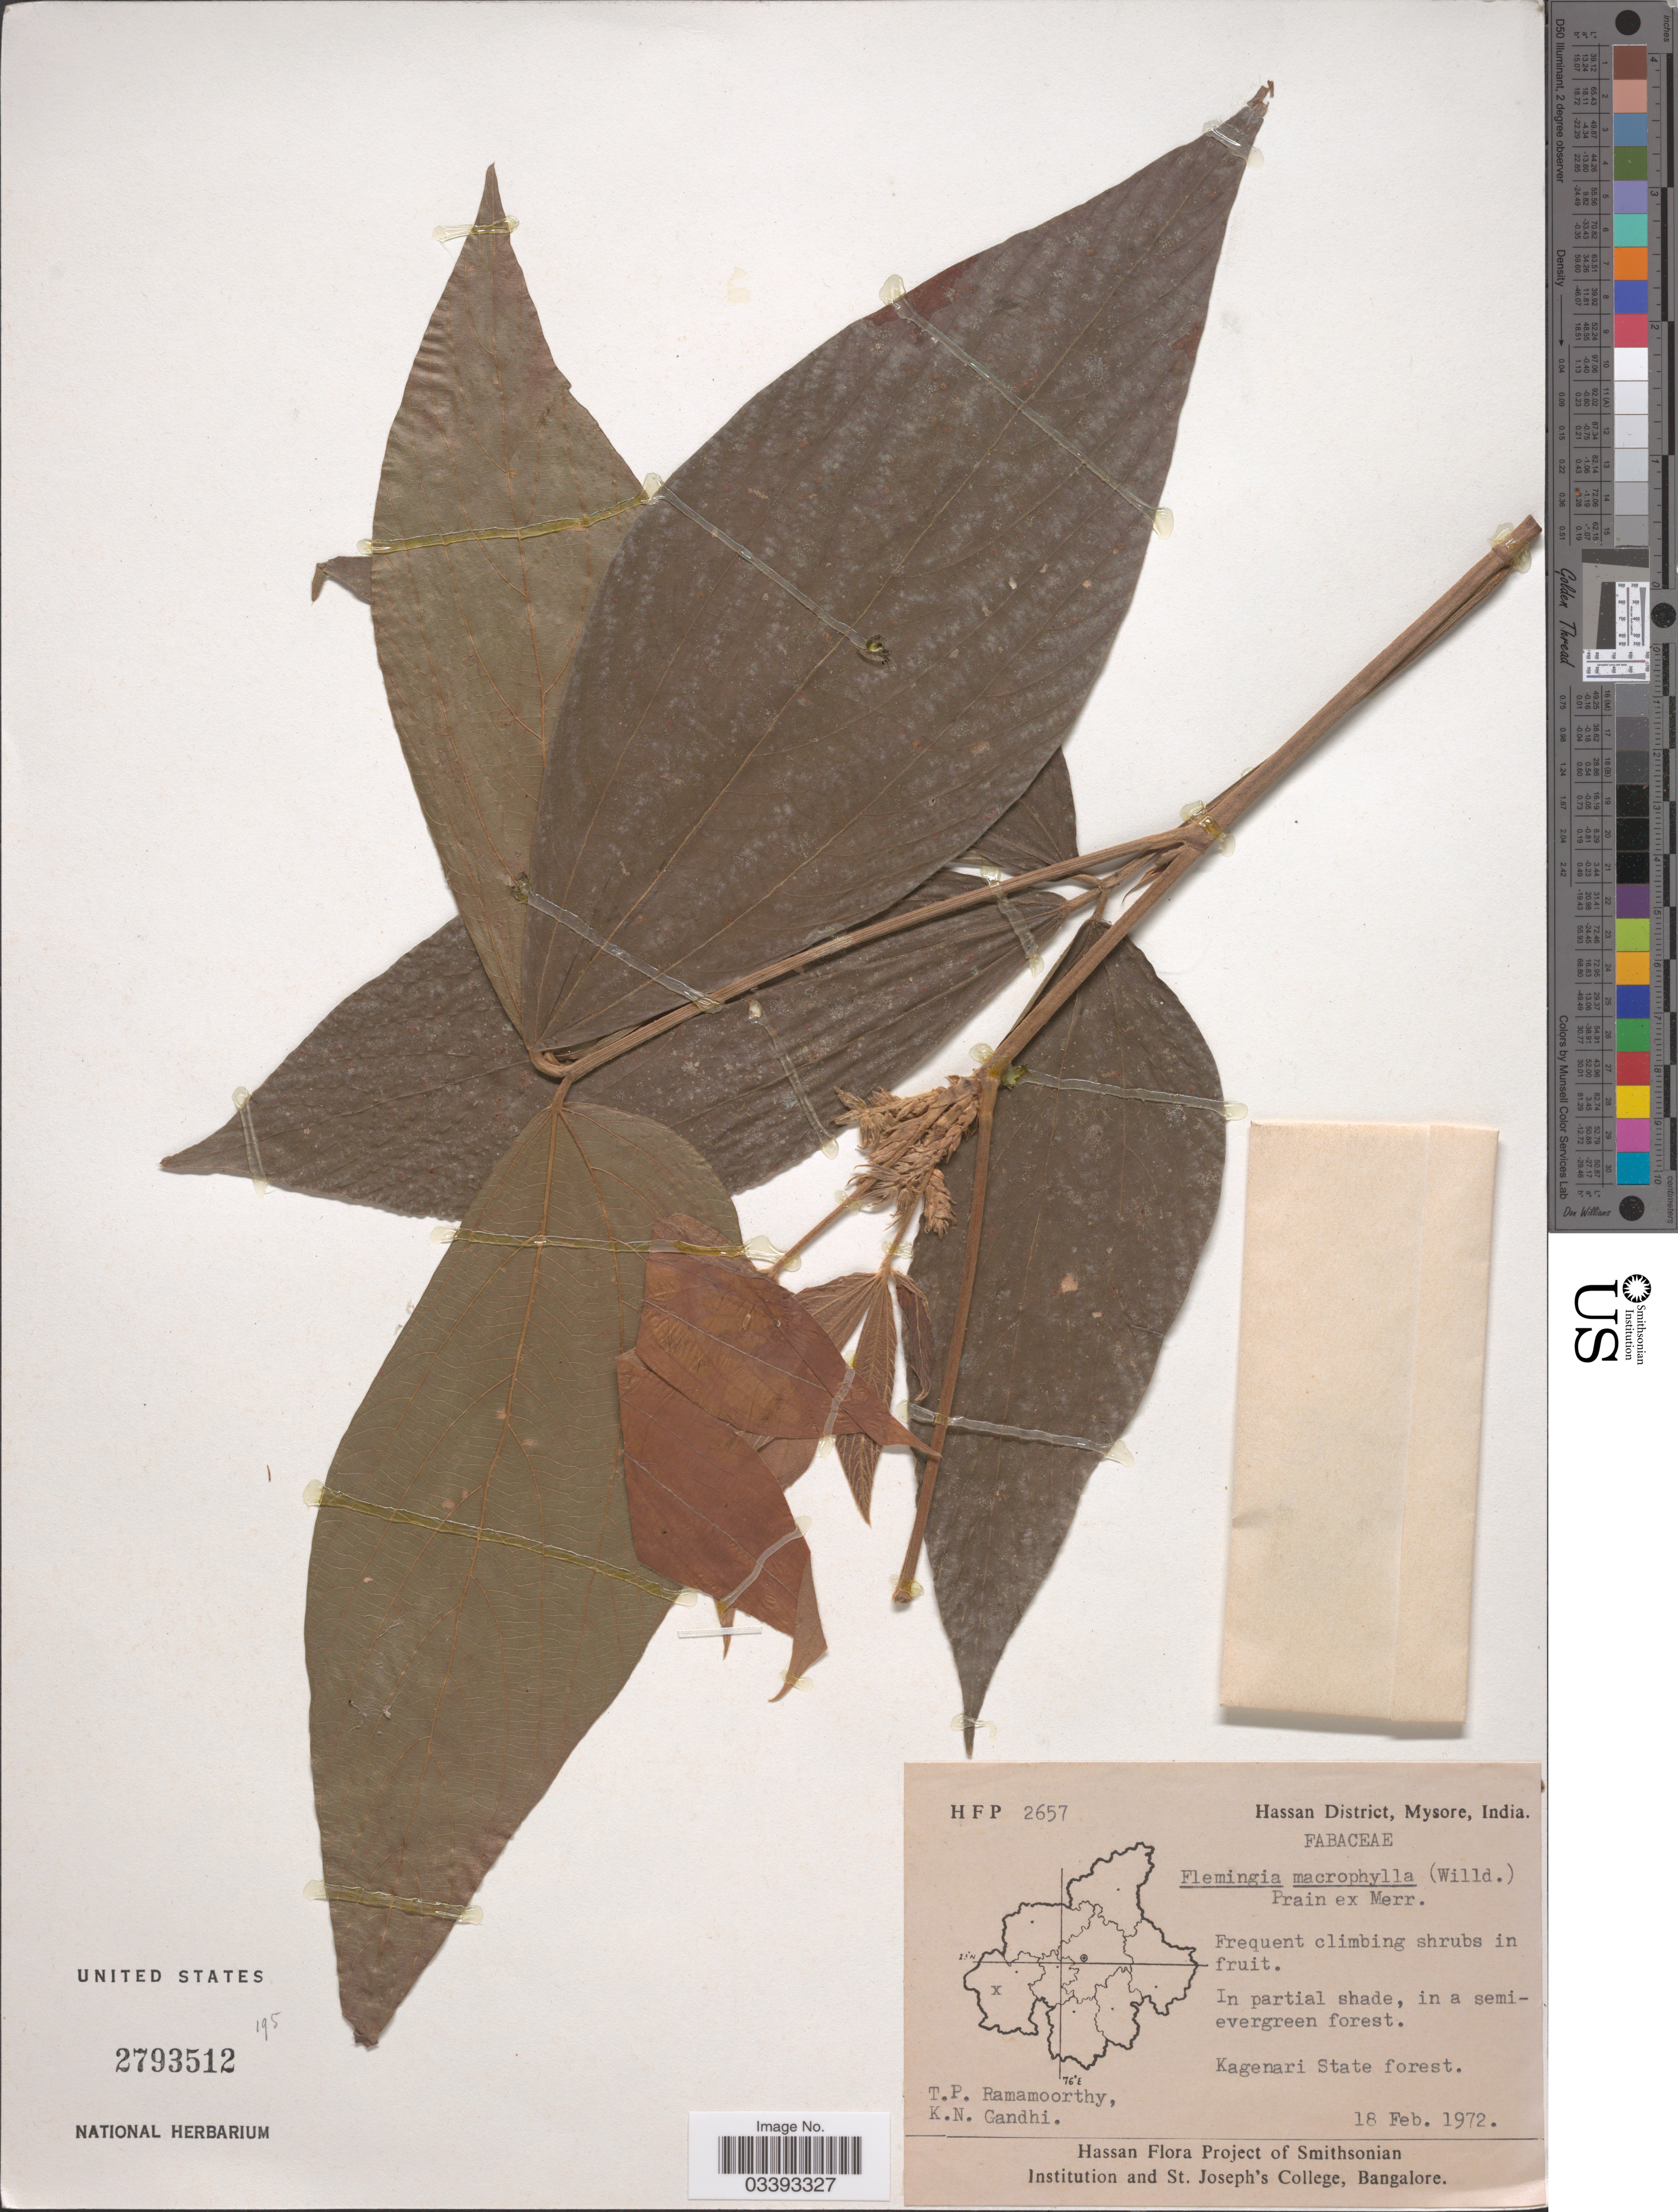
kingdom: Plantae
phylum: Tracheophyta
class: Magnoliopsida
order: Fabales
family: Fabaceae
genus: Flemingia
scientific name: Flemingia macrophylla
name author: (Willd.) Kuntze ex Merr.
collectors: T. P. Ramamoorthy & K. N. Gandhi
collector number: HFP 2657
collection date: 1972-02-18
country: India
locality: Hassan District, Mysore. Kagenari State forest.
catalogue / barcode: US 2793512